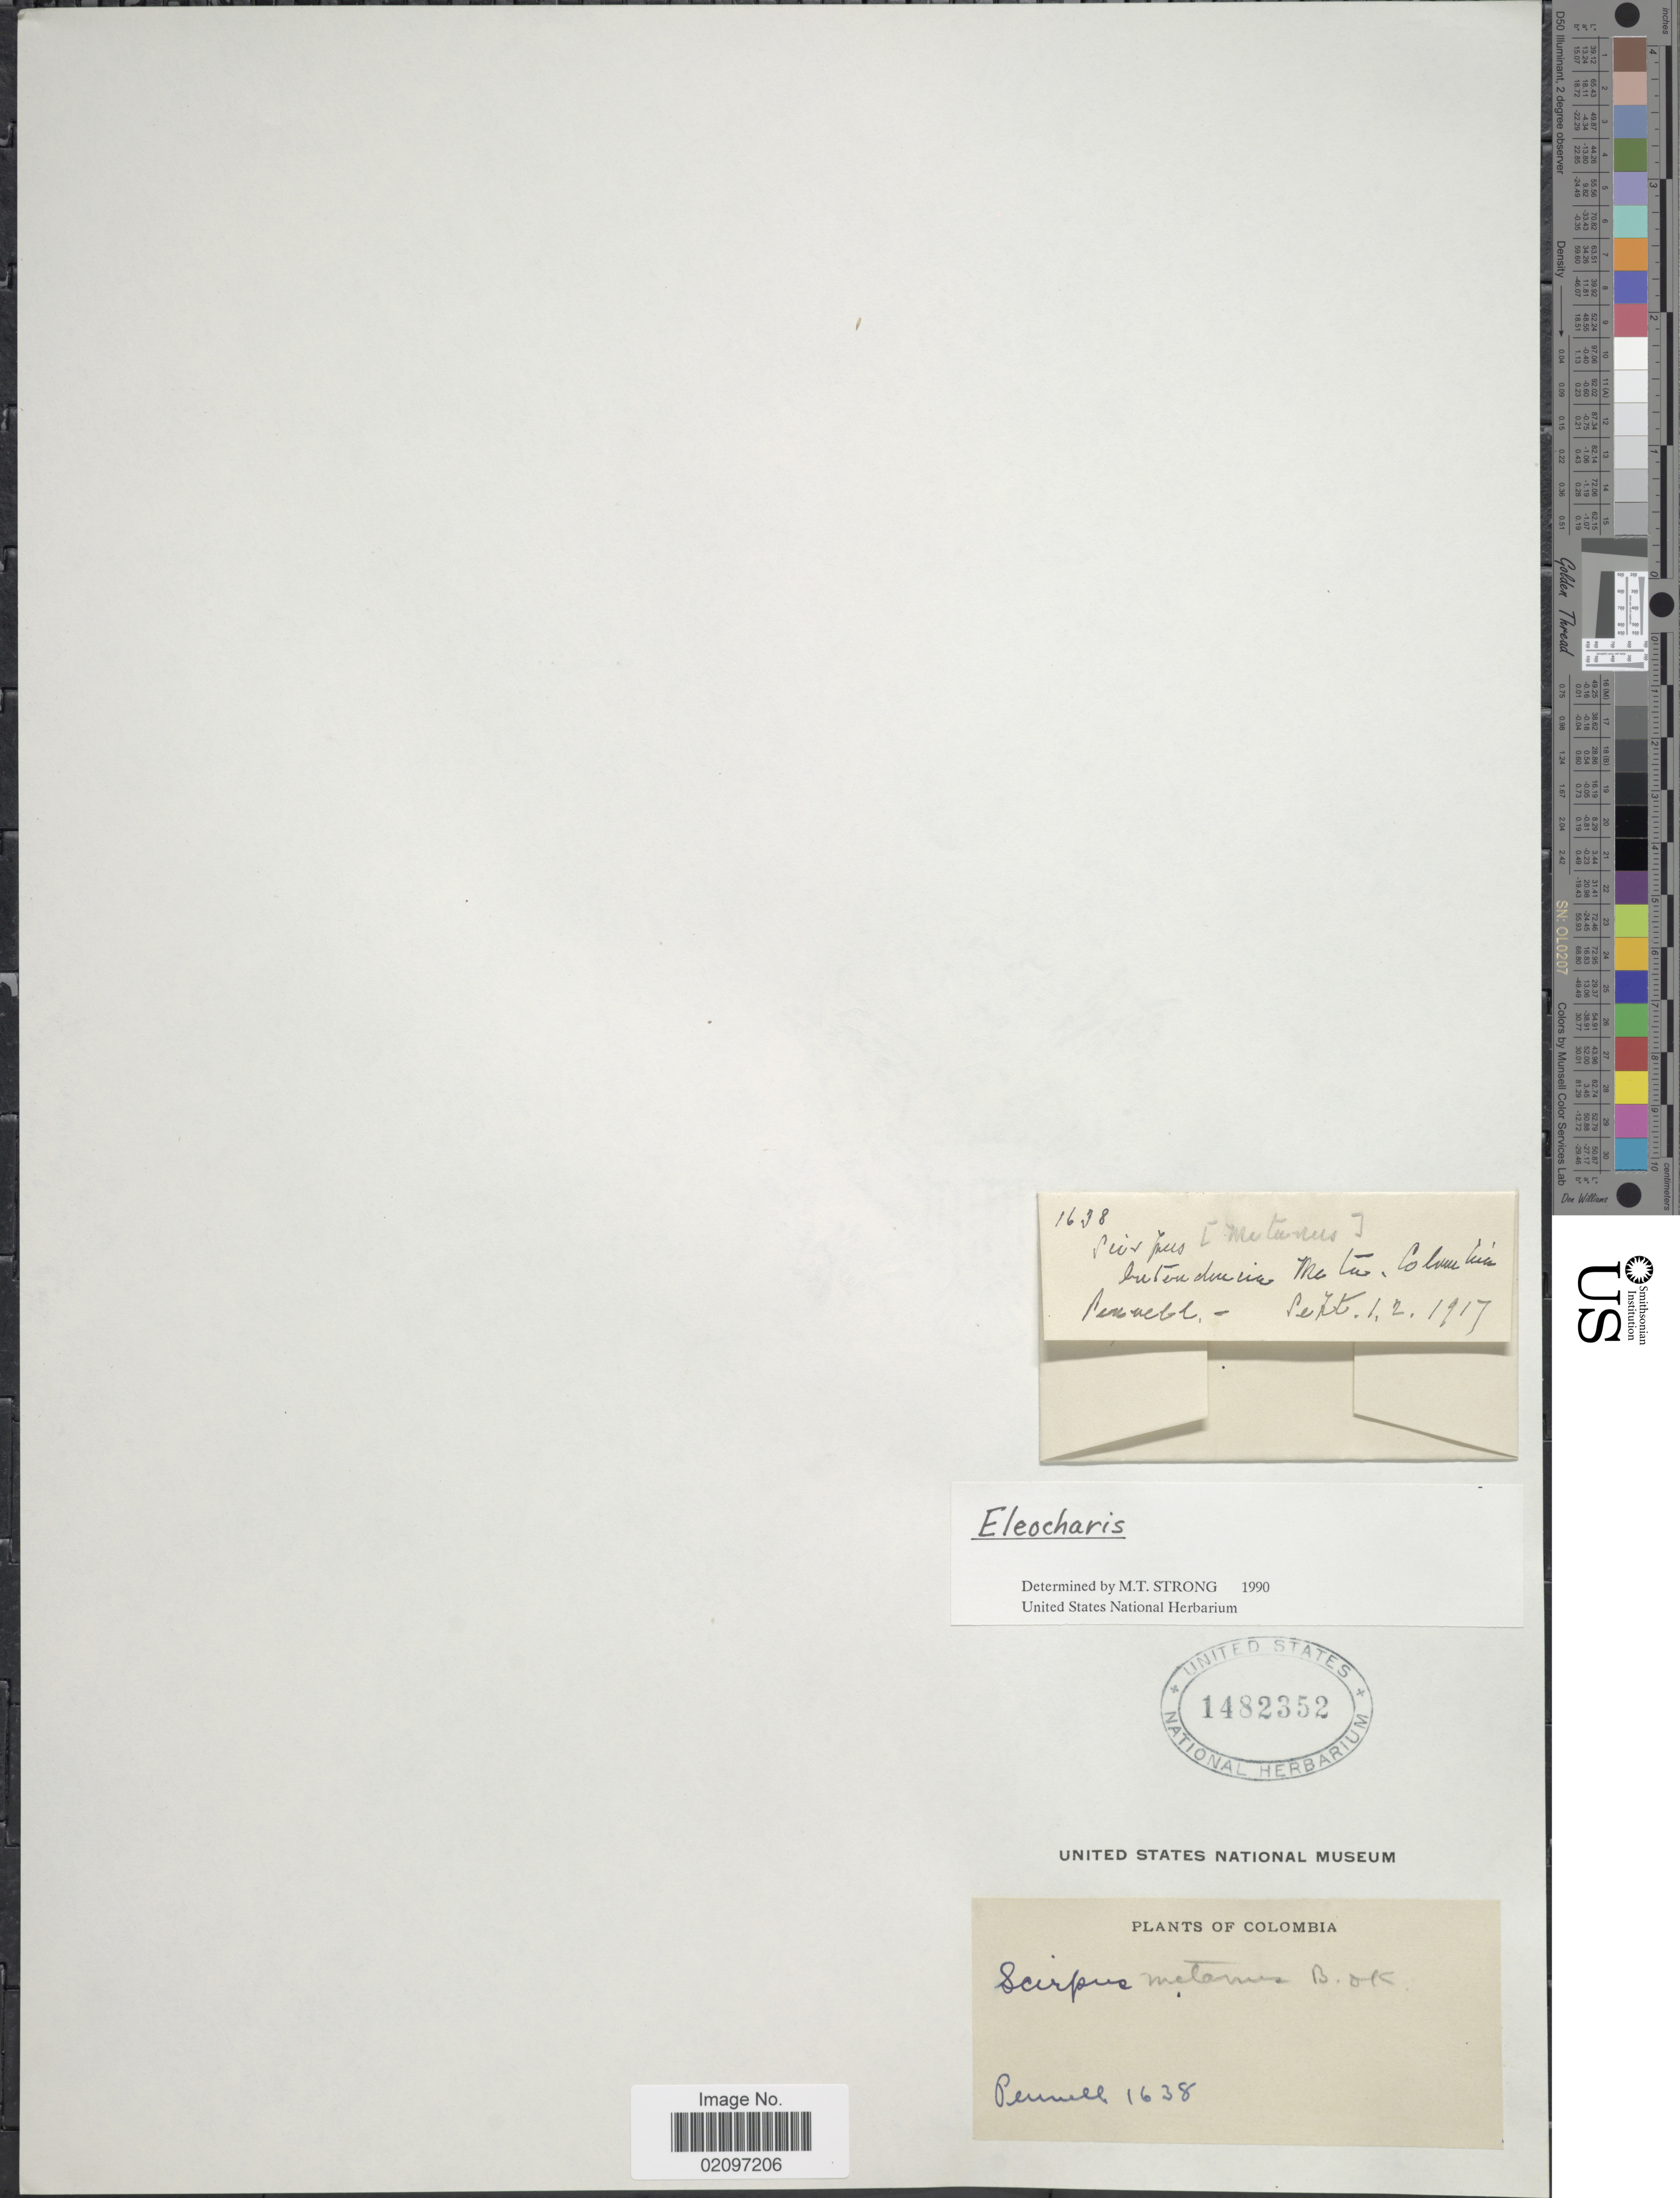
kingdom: Plantae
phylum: Tracheophyta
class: Liliopsida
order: Poales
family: Cyperaceae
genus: Eleocharis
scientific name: Eleocharis sp.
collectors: -. Pennell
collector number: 1638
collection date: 1917-09-12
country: Colombia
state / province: Meta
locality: Intendencia Meta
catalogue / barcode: US 1482352